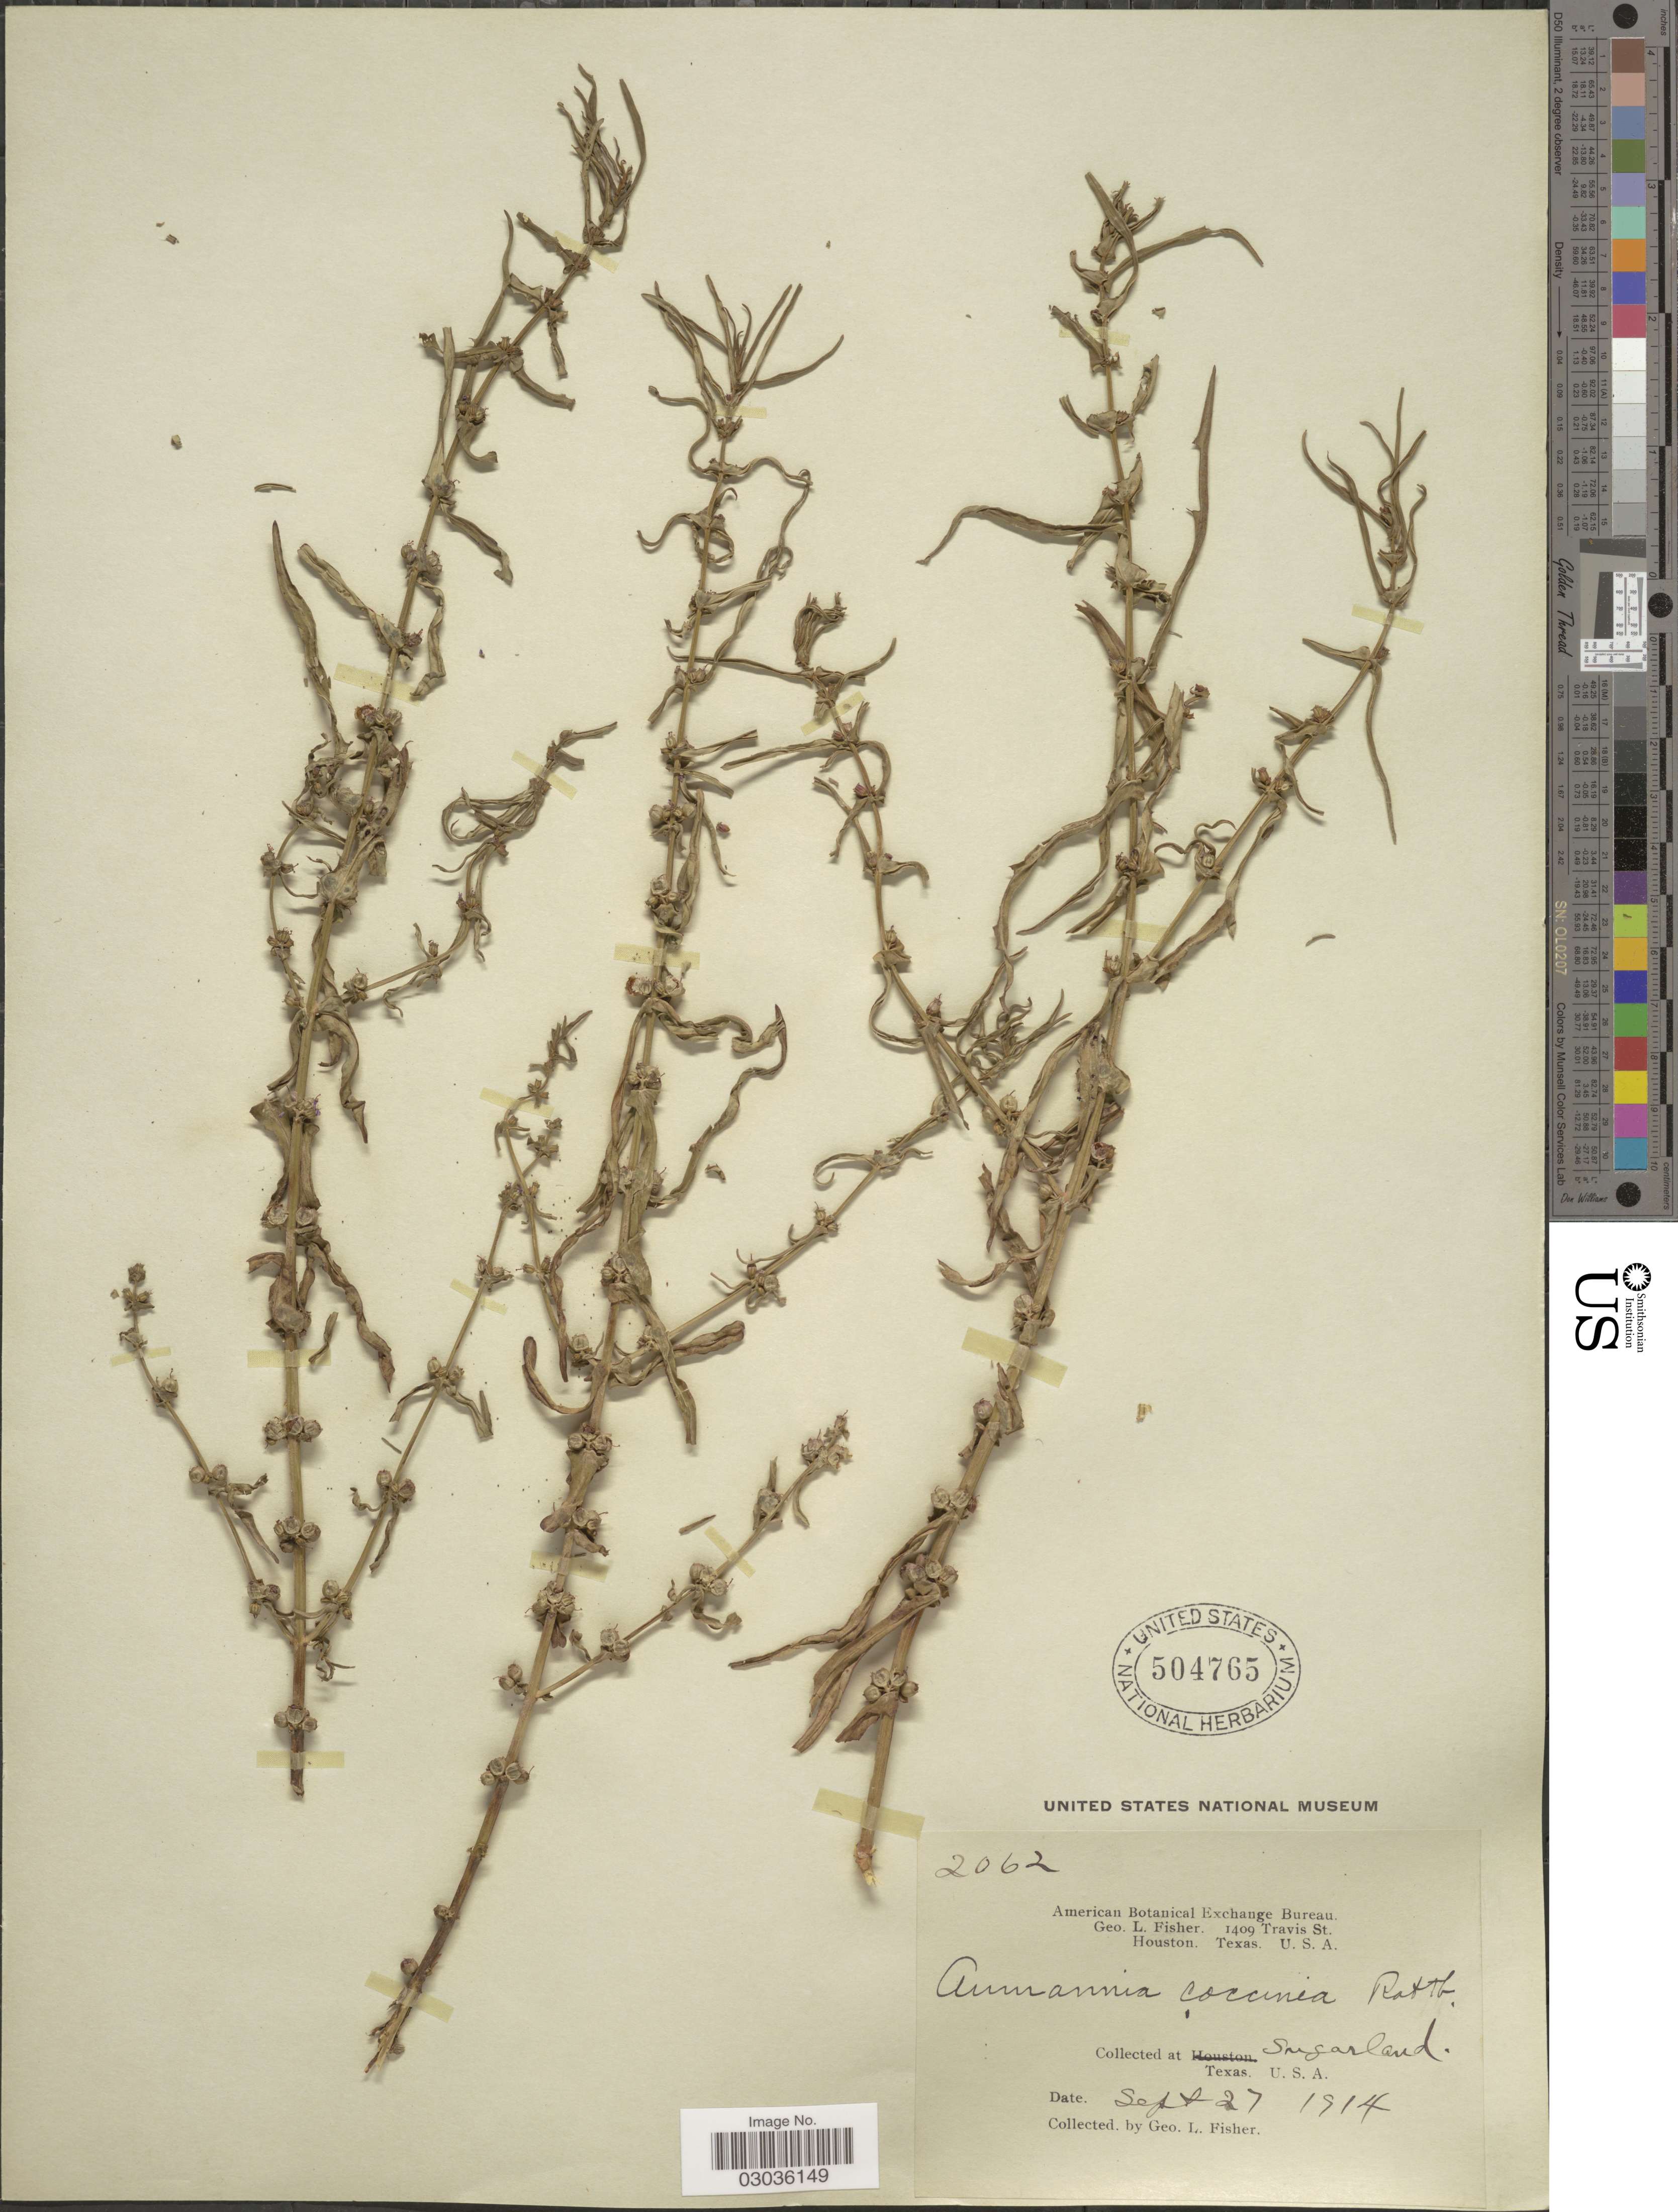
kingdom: Plantae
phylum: Tracheophyta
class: Magnoliopsida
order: Myrtales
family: Lythraceae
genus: Ammannia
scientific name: Ammannia coccinea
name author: Rottb.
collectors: G. L. Fisher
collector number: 2062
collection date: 1914-09-27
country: United States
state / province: Texas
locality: Sugarland.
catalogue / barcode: US 504765